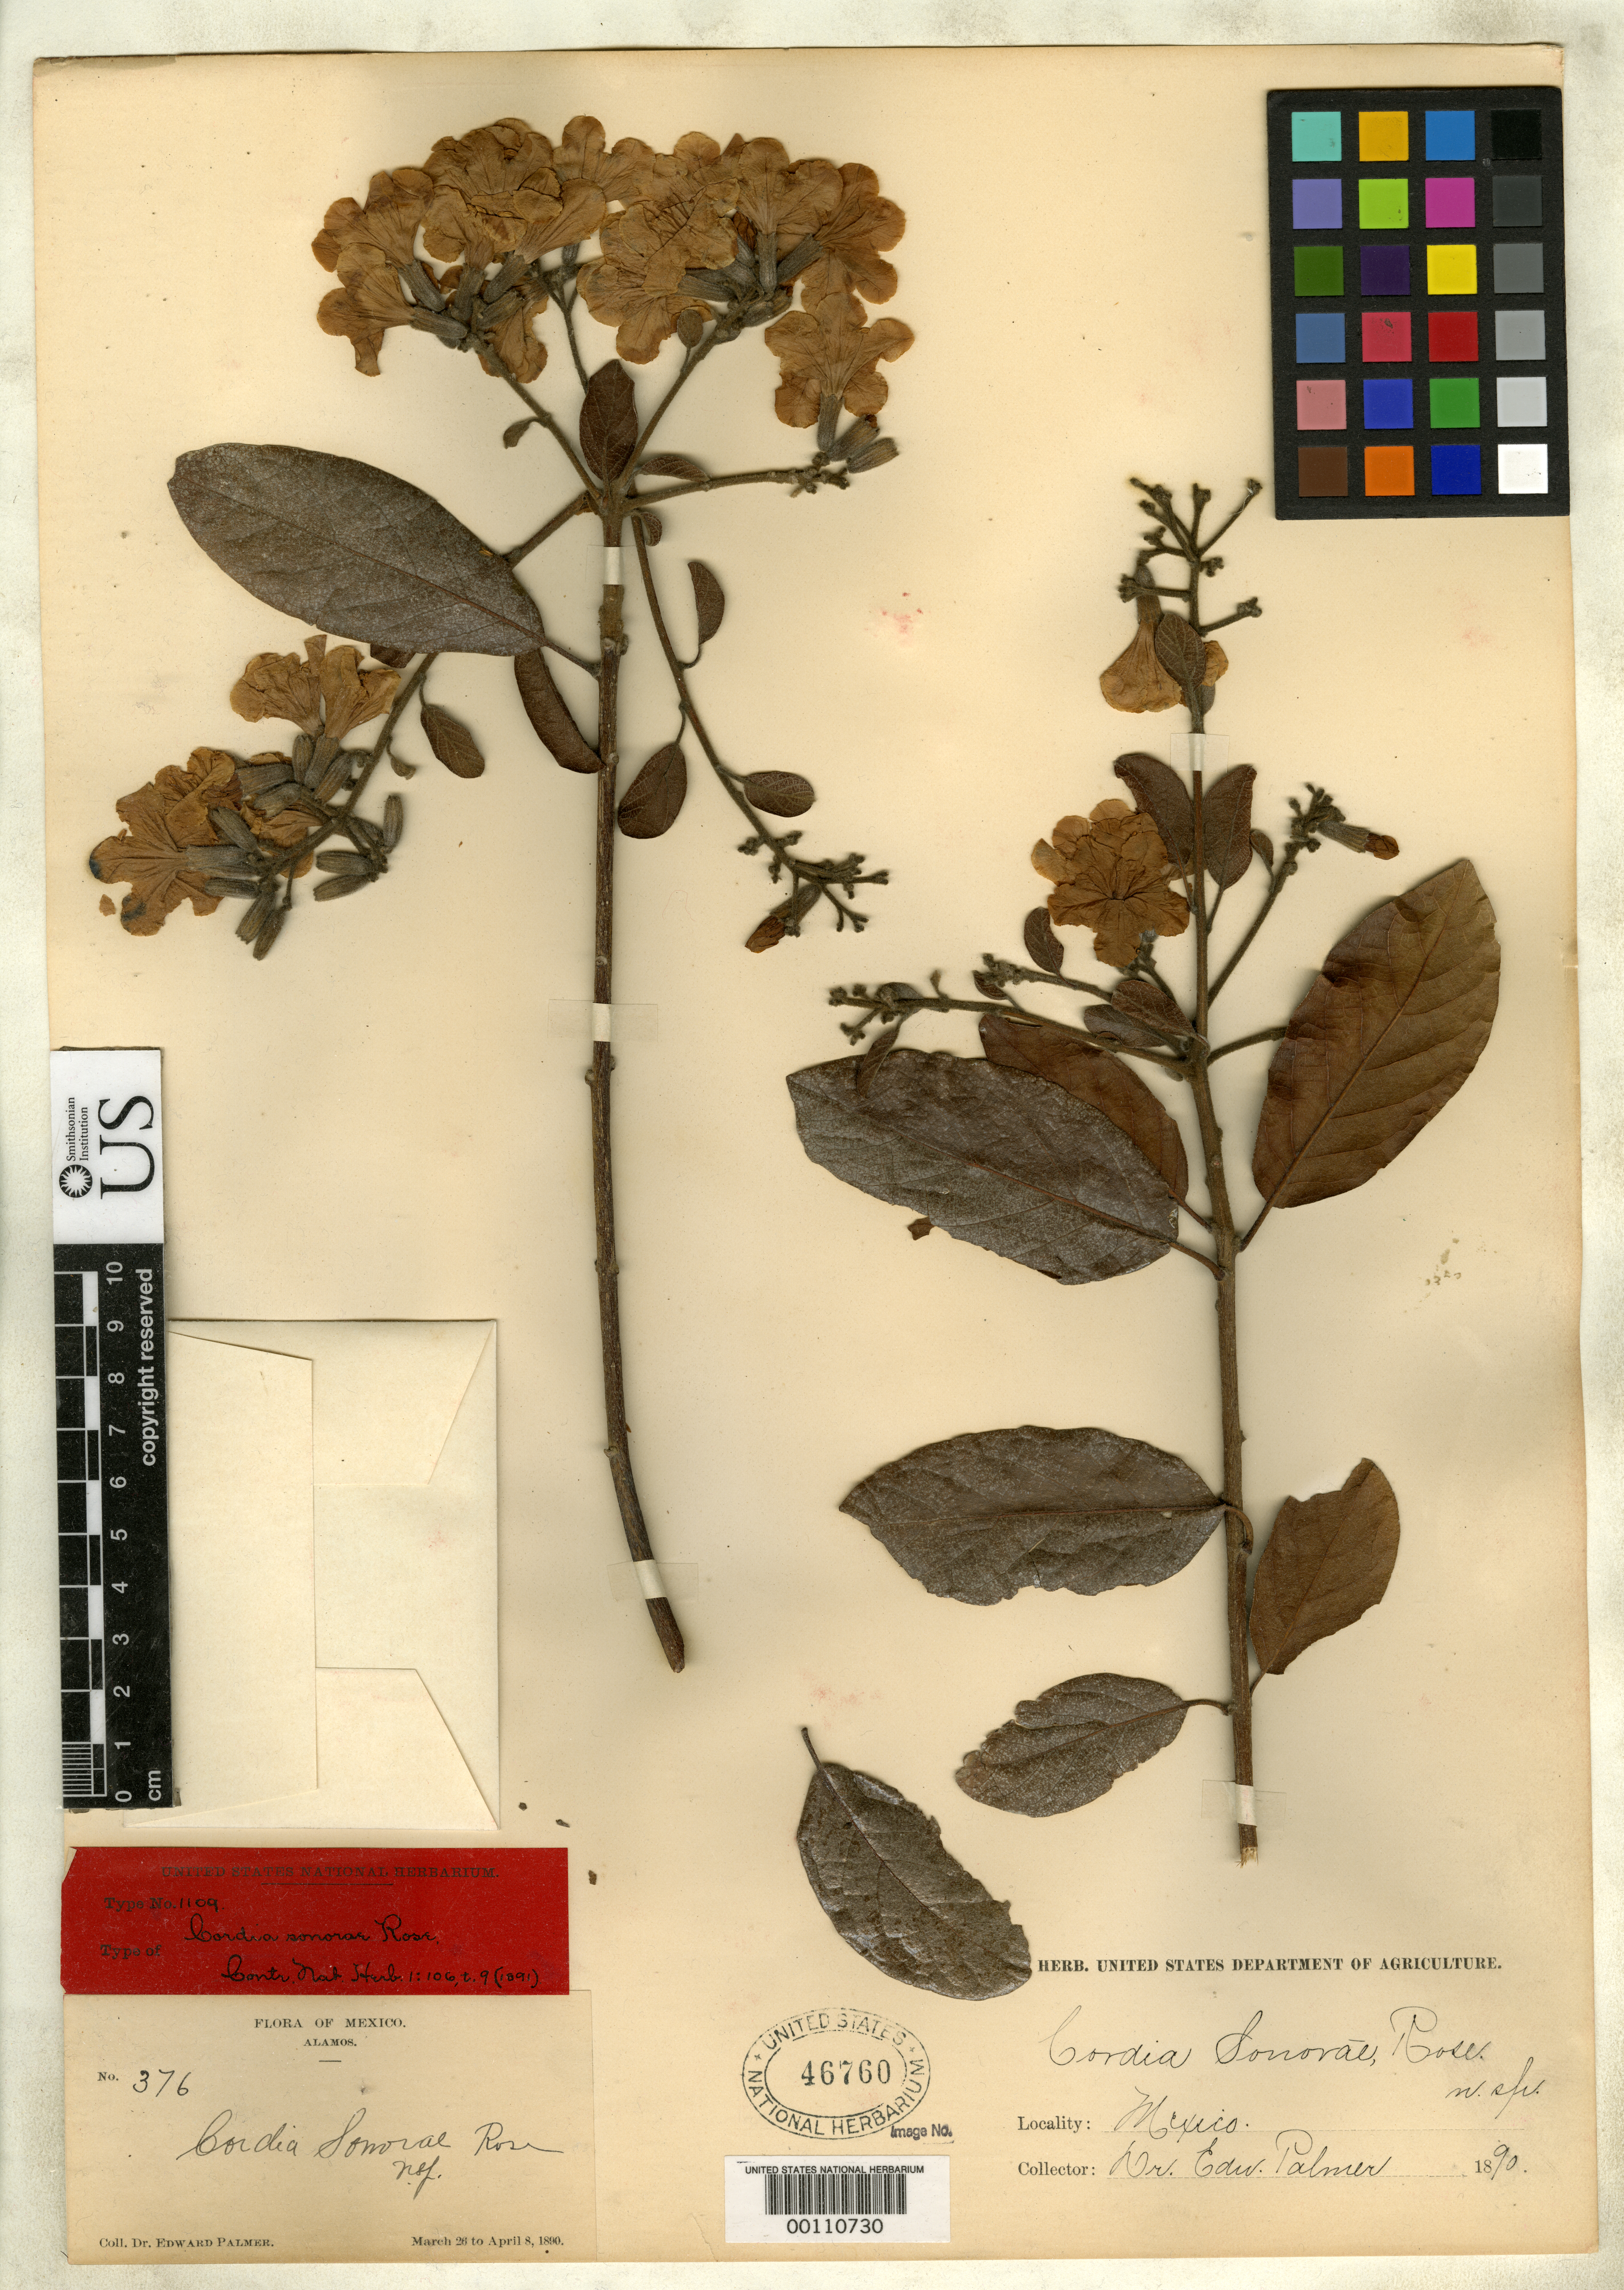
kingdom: Plantae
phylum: Tracheophyta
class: Magnoliopsida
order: Boraginales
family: Cordiaceae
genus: Cordia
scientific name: Cordia sonorae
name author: Rose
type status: Type Collection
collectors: E. Palmer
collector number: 376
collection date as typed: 26 Mar 1890 to 08 Apr 1890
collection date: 1890-03-26/1890-04-08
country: Mexico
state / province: Sonora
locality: Alamos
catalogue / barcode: US 46760